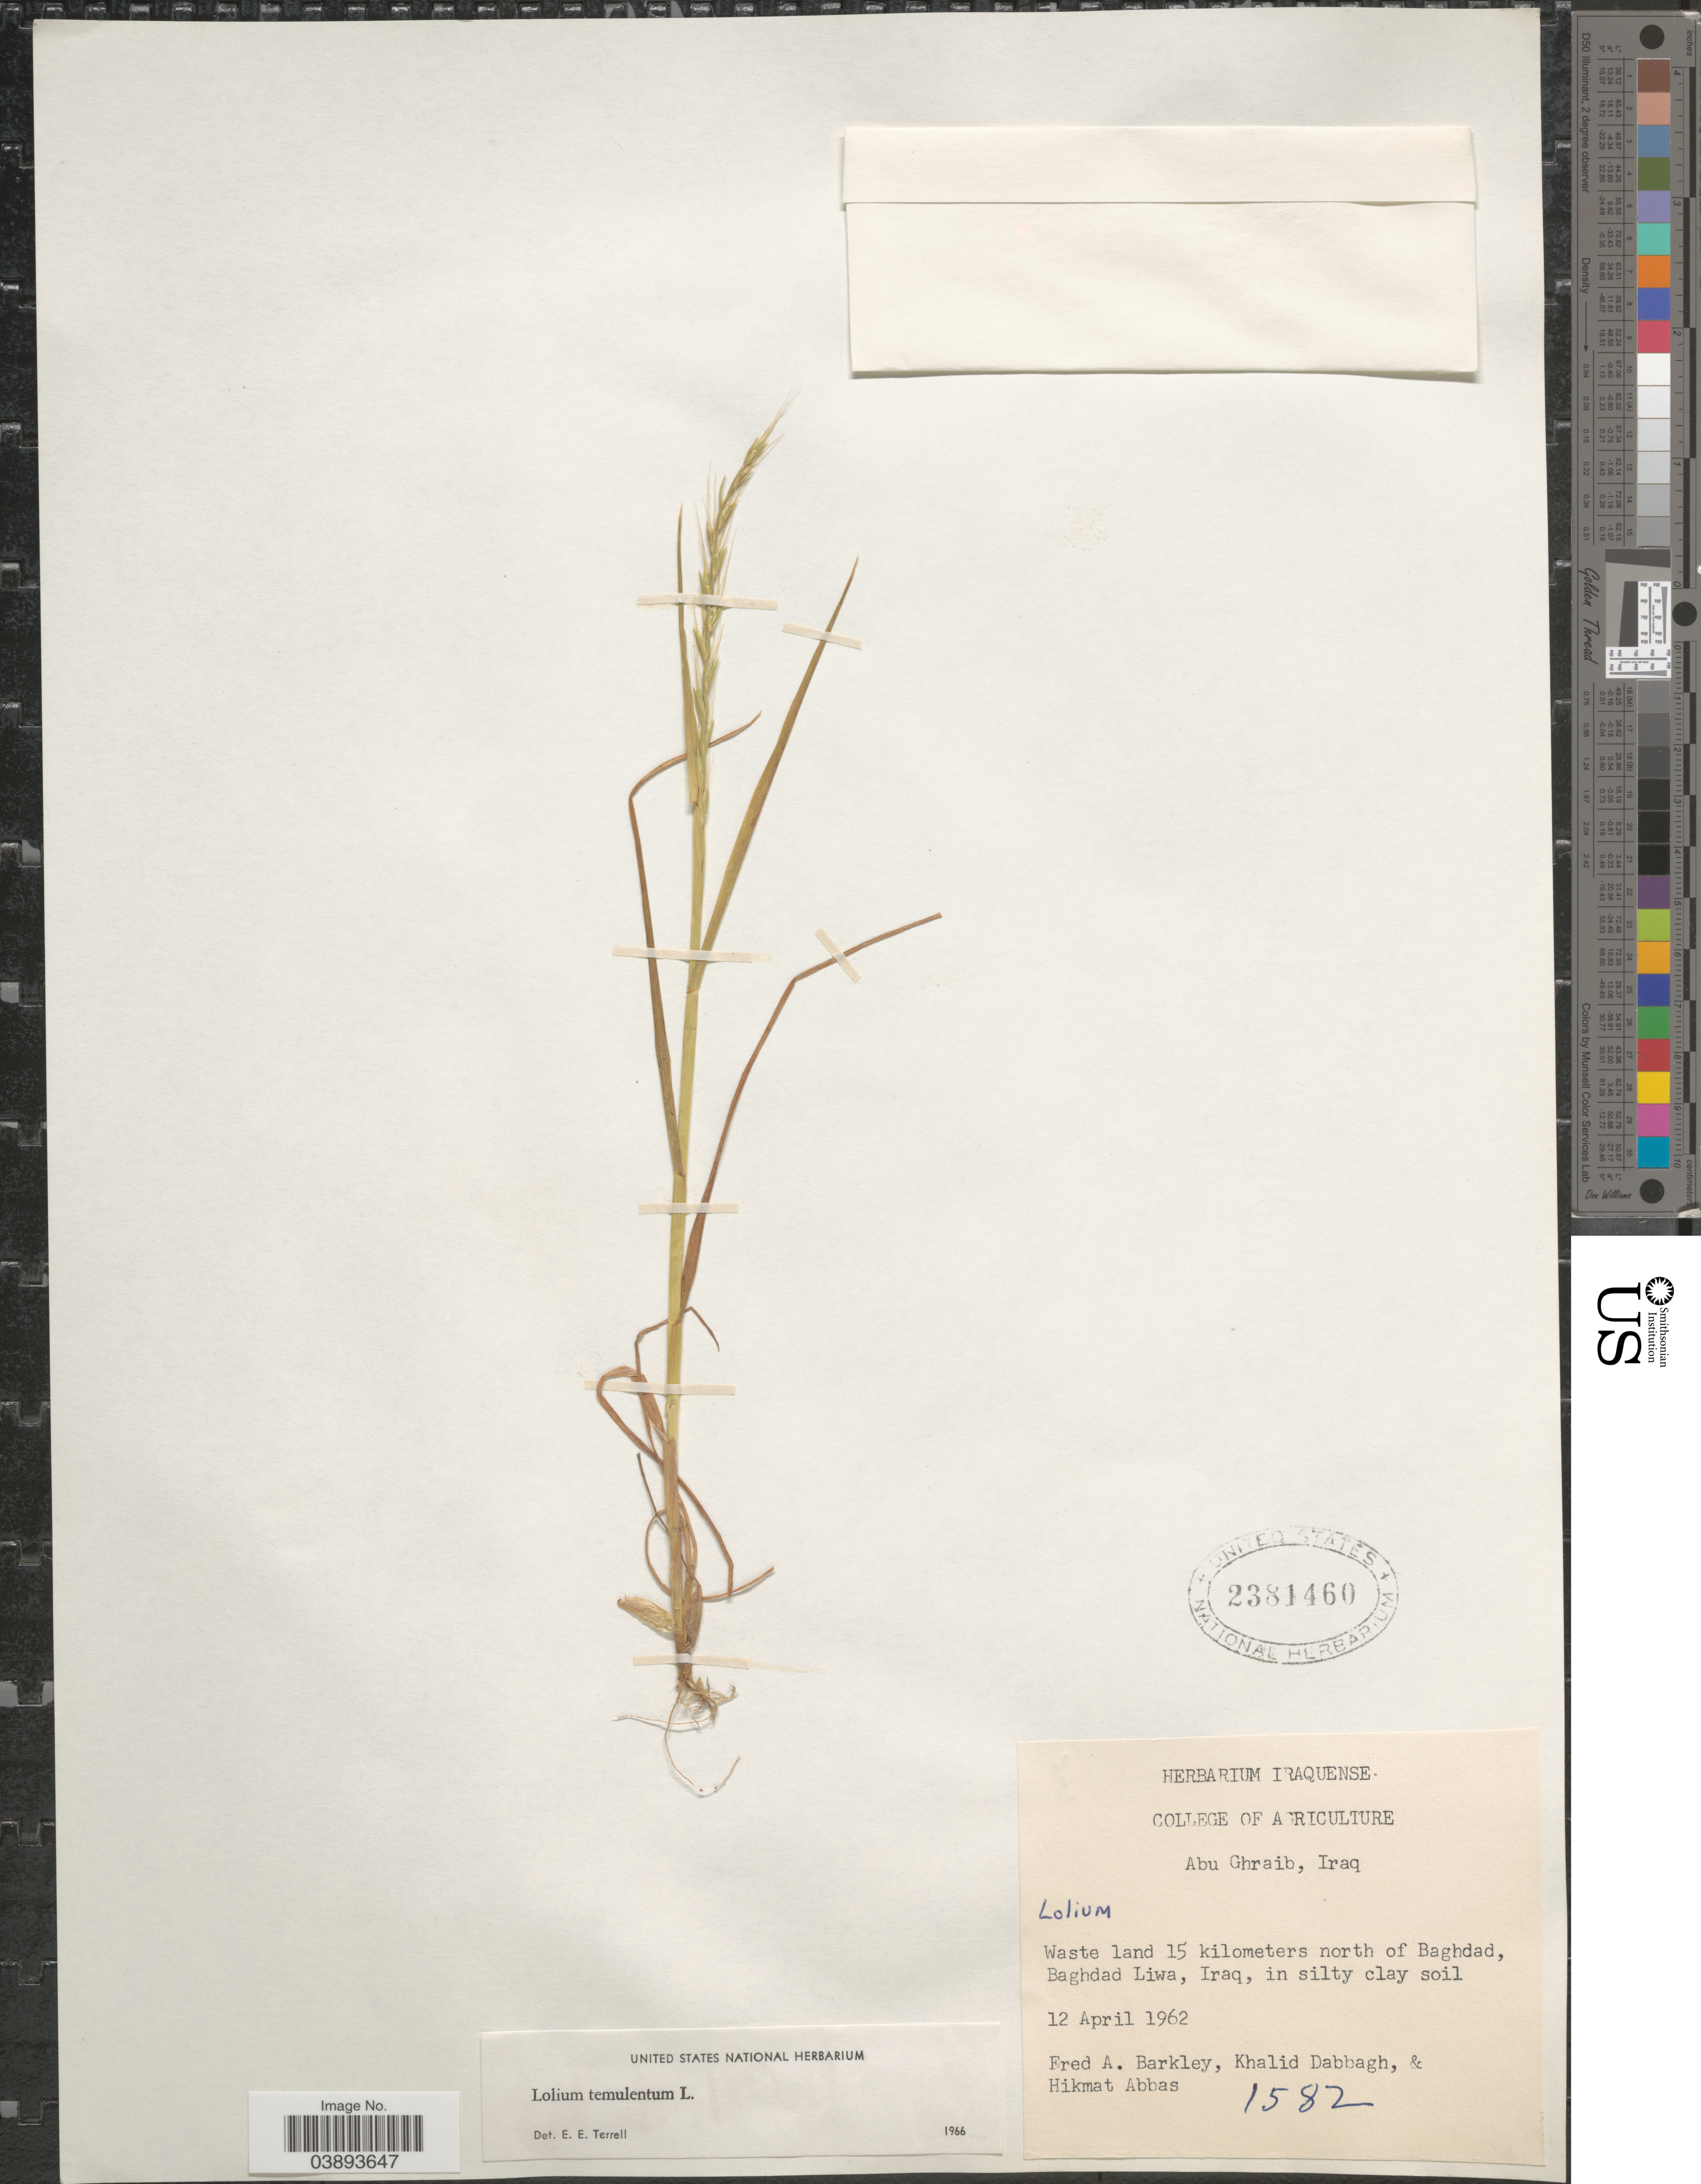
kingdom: Plantae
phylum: Tracheophyta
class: Liliopsida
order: Poales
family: Poaceae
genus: Lolium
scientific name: Lolium temulentum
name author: L.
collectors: F. A. Barkley, K. Dabbagh & H. Abbas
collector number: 1582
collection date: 1962-04-12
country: Iraq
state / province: Baghdad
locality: Waste land 15 kilometers north of Baghdad, Baghdad Liwa.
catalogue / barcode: US 2381460